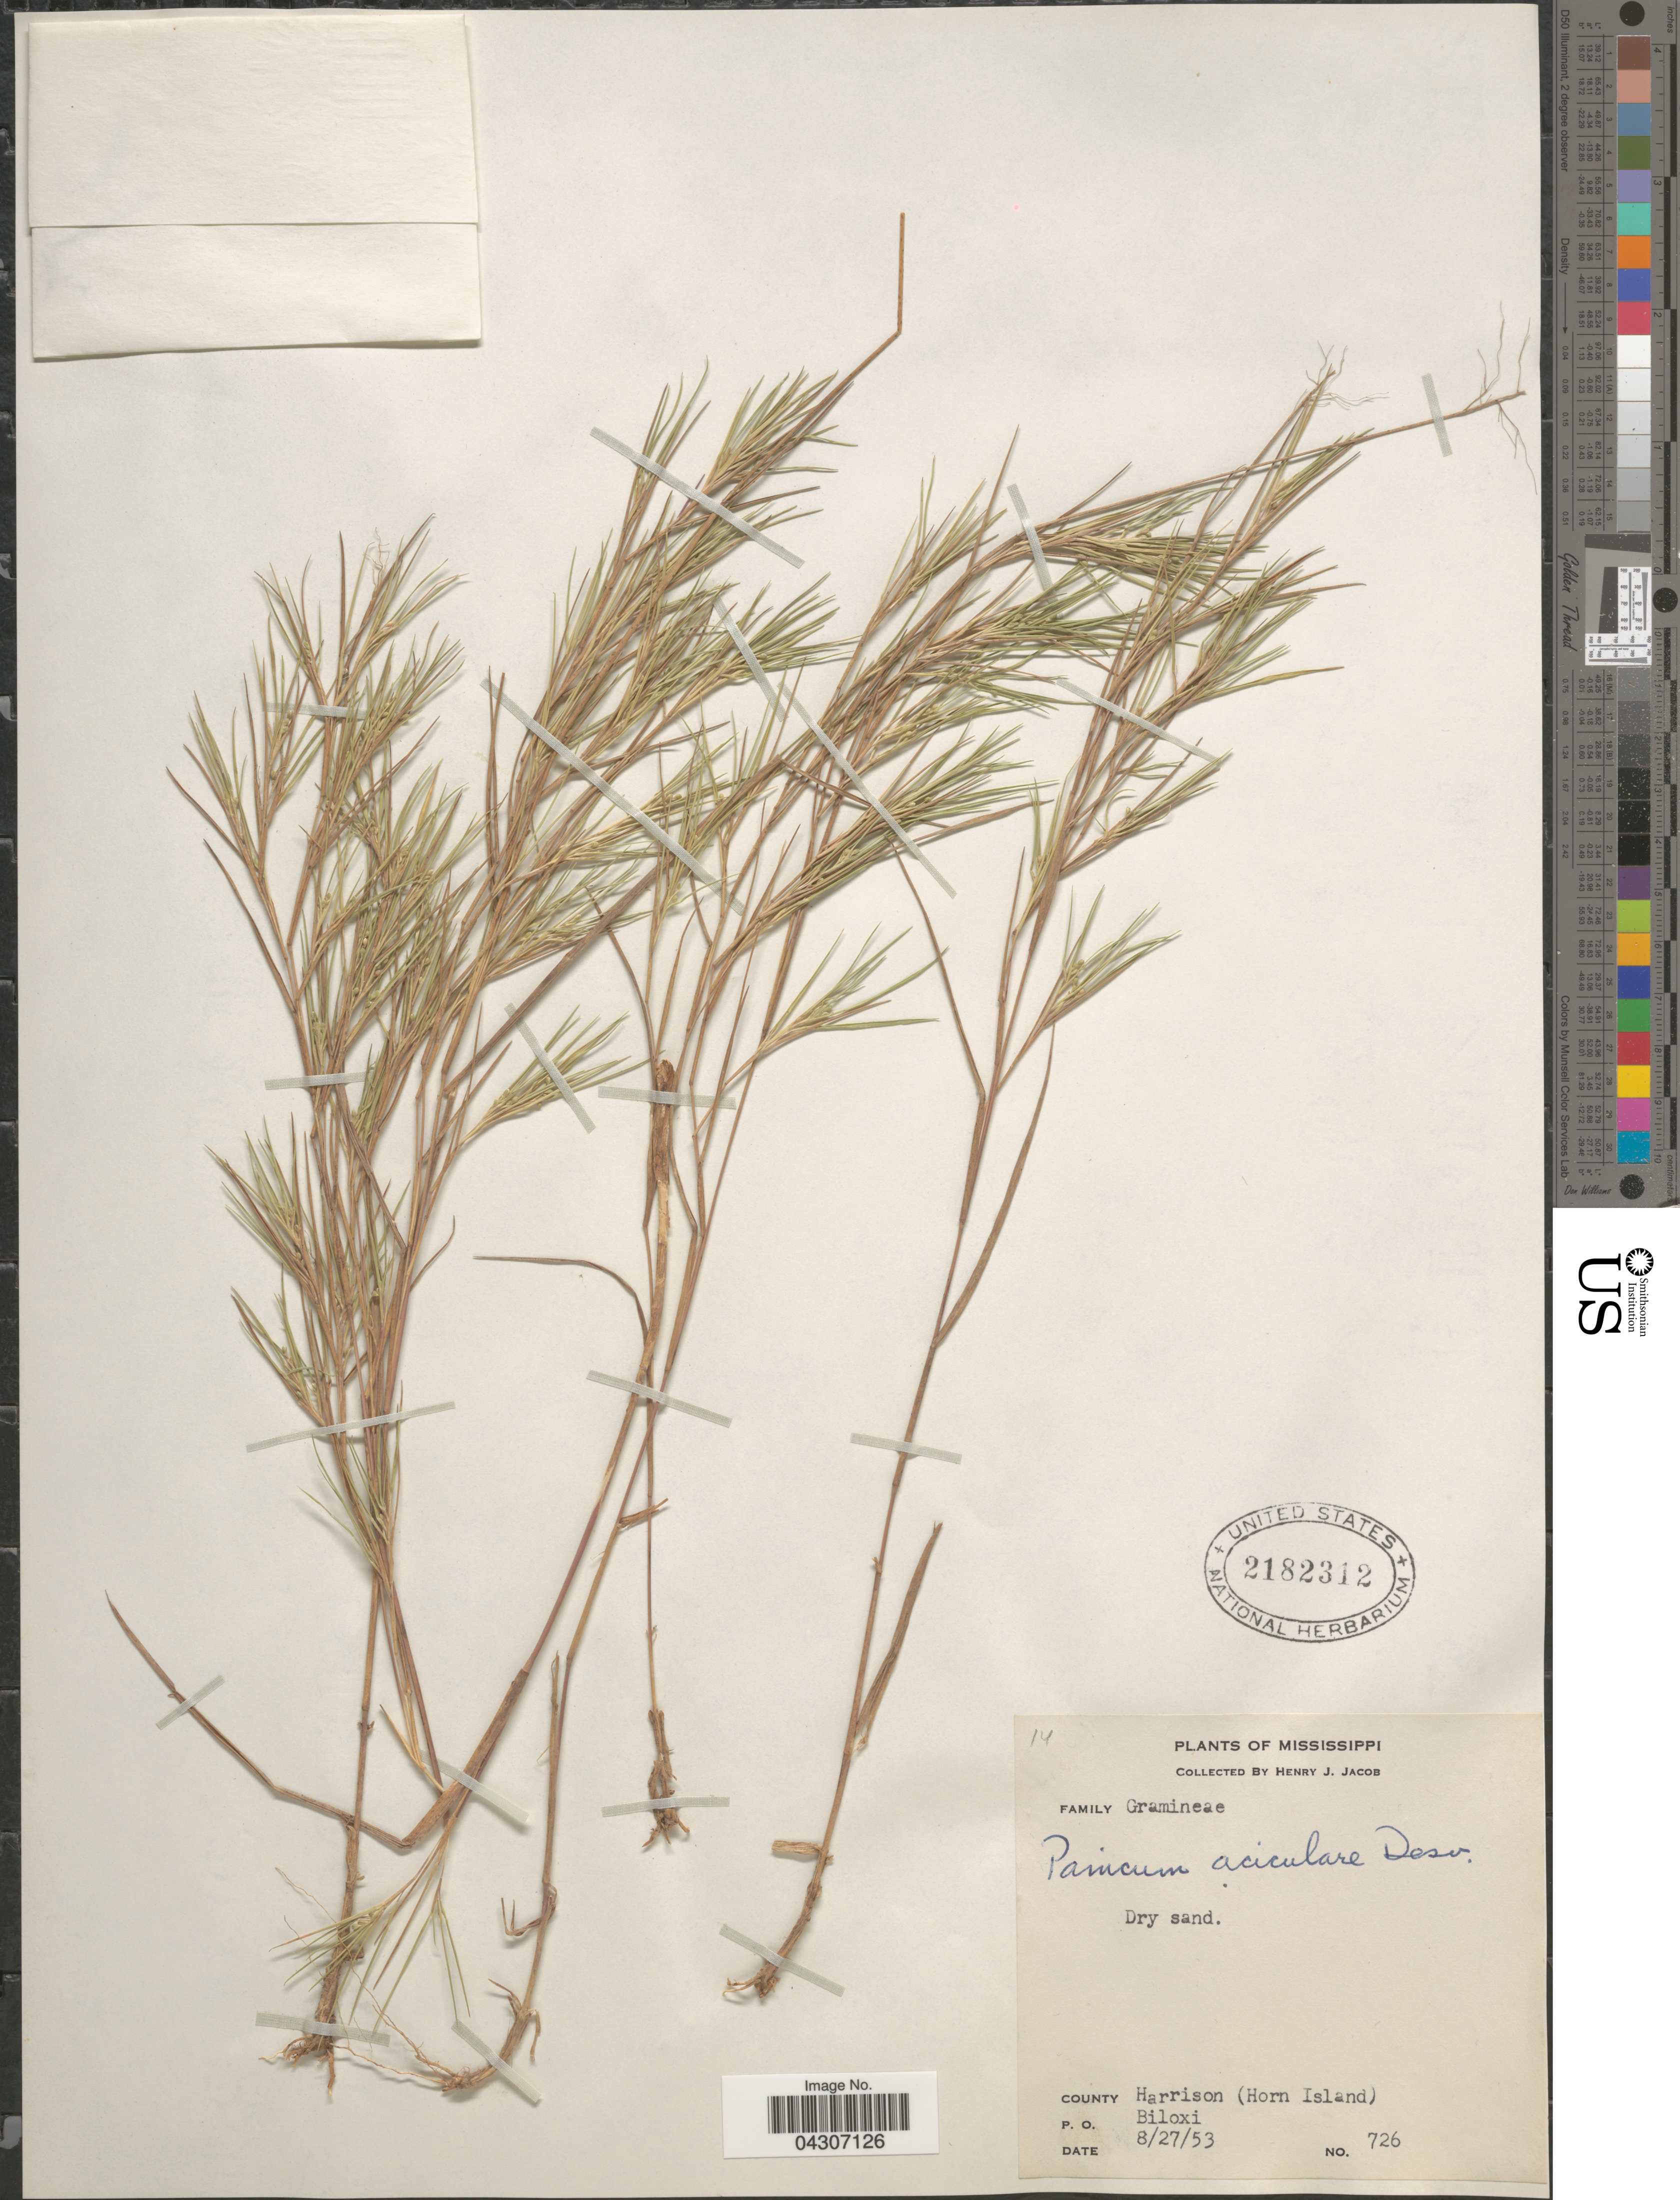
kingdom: Plantae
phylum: Tracheophyta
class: Liliopsida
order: Poales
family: Poaceae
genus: Dichanthelium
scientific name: Dichanthelium aciculare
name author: (Desv. ex Poir.) Gould & C.A. Clark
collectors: H. Jacob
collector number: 726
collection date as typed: Transcribed d/m/y: 27/8/53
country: United States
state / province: Mississippi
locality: County Harrison (Horn Island). P. O. Biloxi.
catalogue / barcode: US 2182312